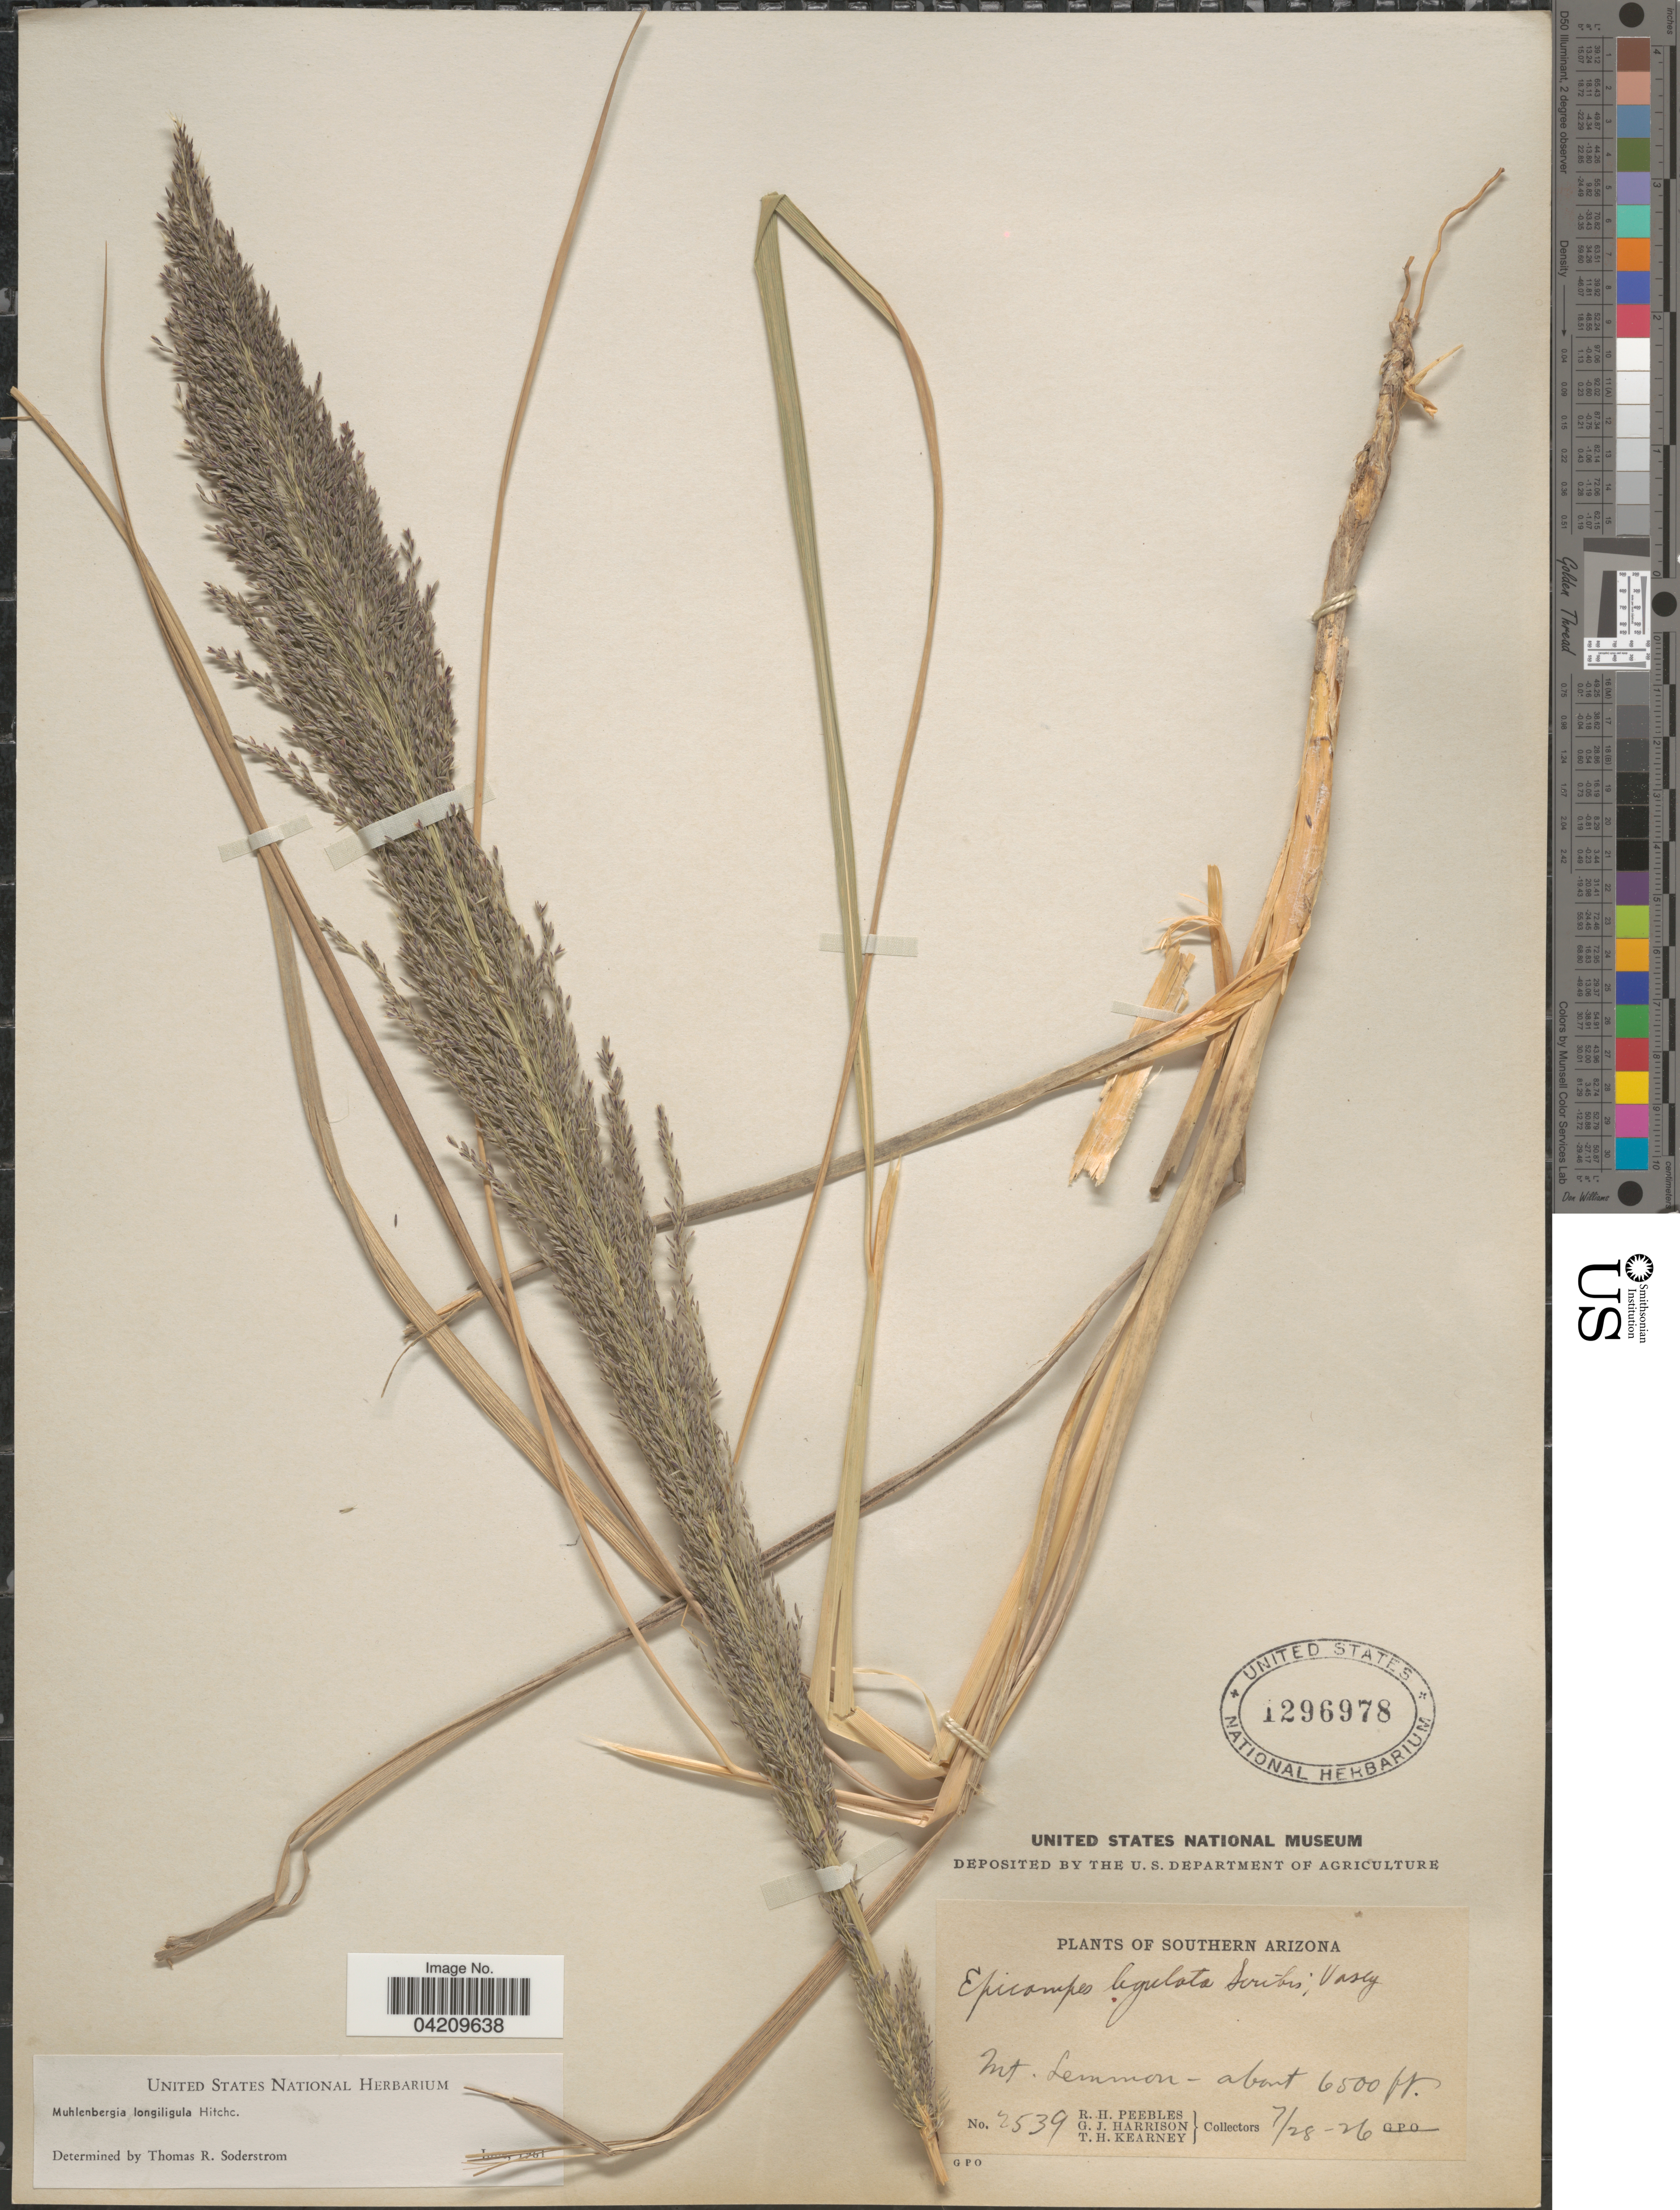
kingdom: Plantae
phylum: Tracheophyta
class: Liliopsida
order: Poales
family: Poaceae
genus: Muhlenbergia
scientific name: Muhlenbergia longiligula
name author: Hitchc.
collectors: R. H. Peebles, G. J. Harrison & T. H. Kearney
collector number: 2539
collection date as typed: Transcribed d/m/y: 28/7/26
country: United States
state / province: Arizona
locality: Southern Arizona. Mt. Lemmon.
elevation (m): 1981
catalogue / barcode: US 1296978